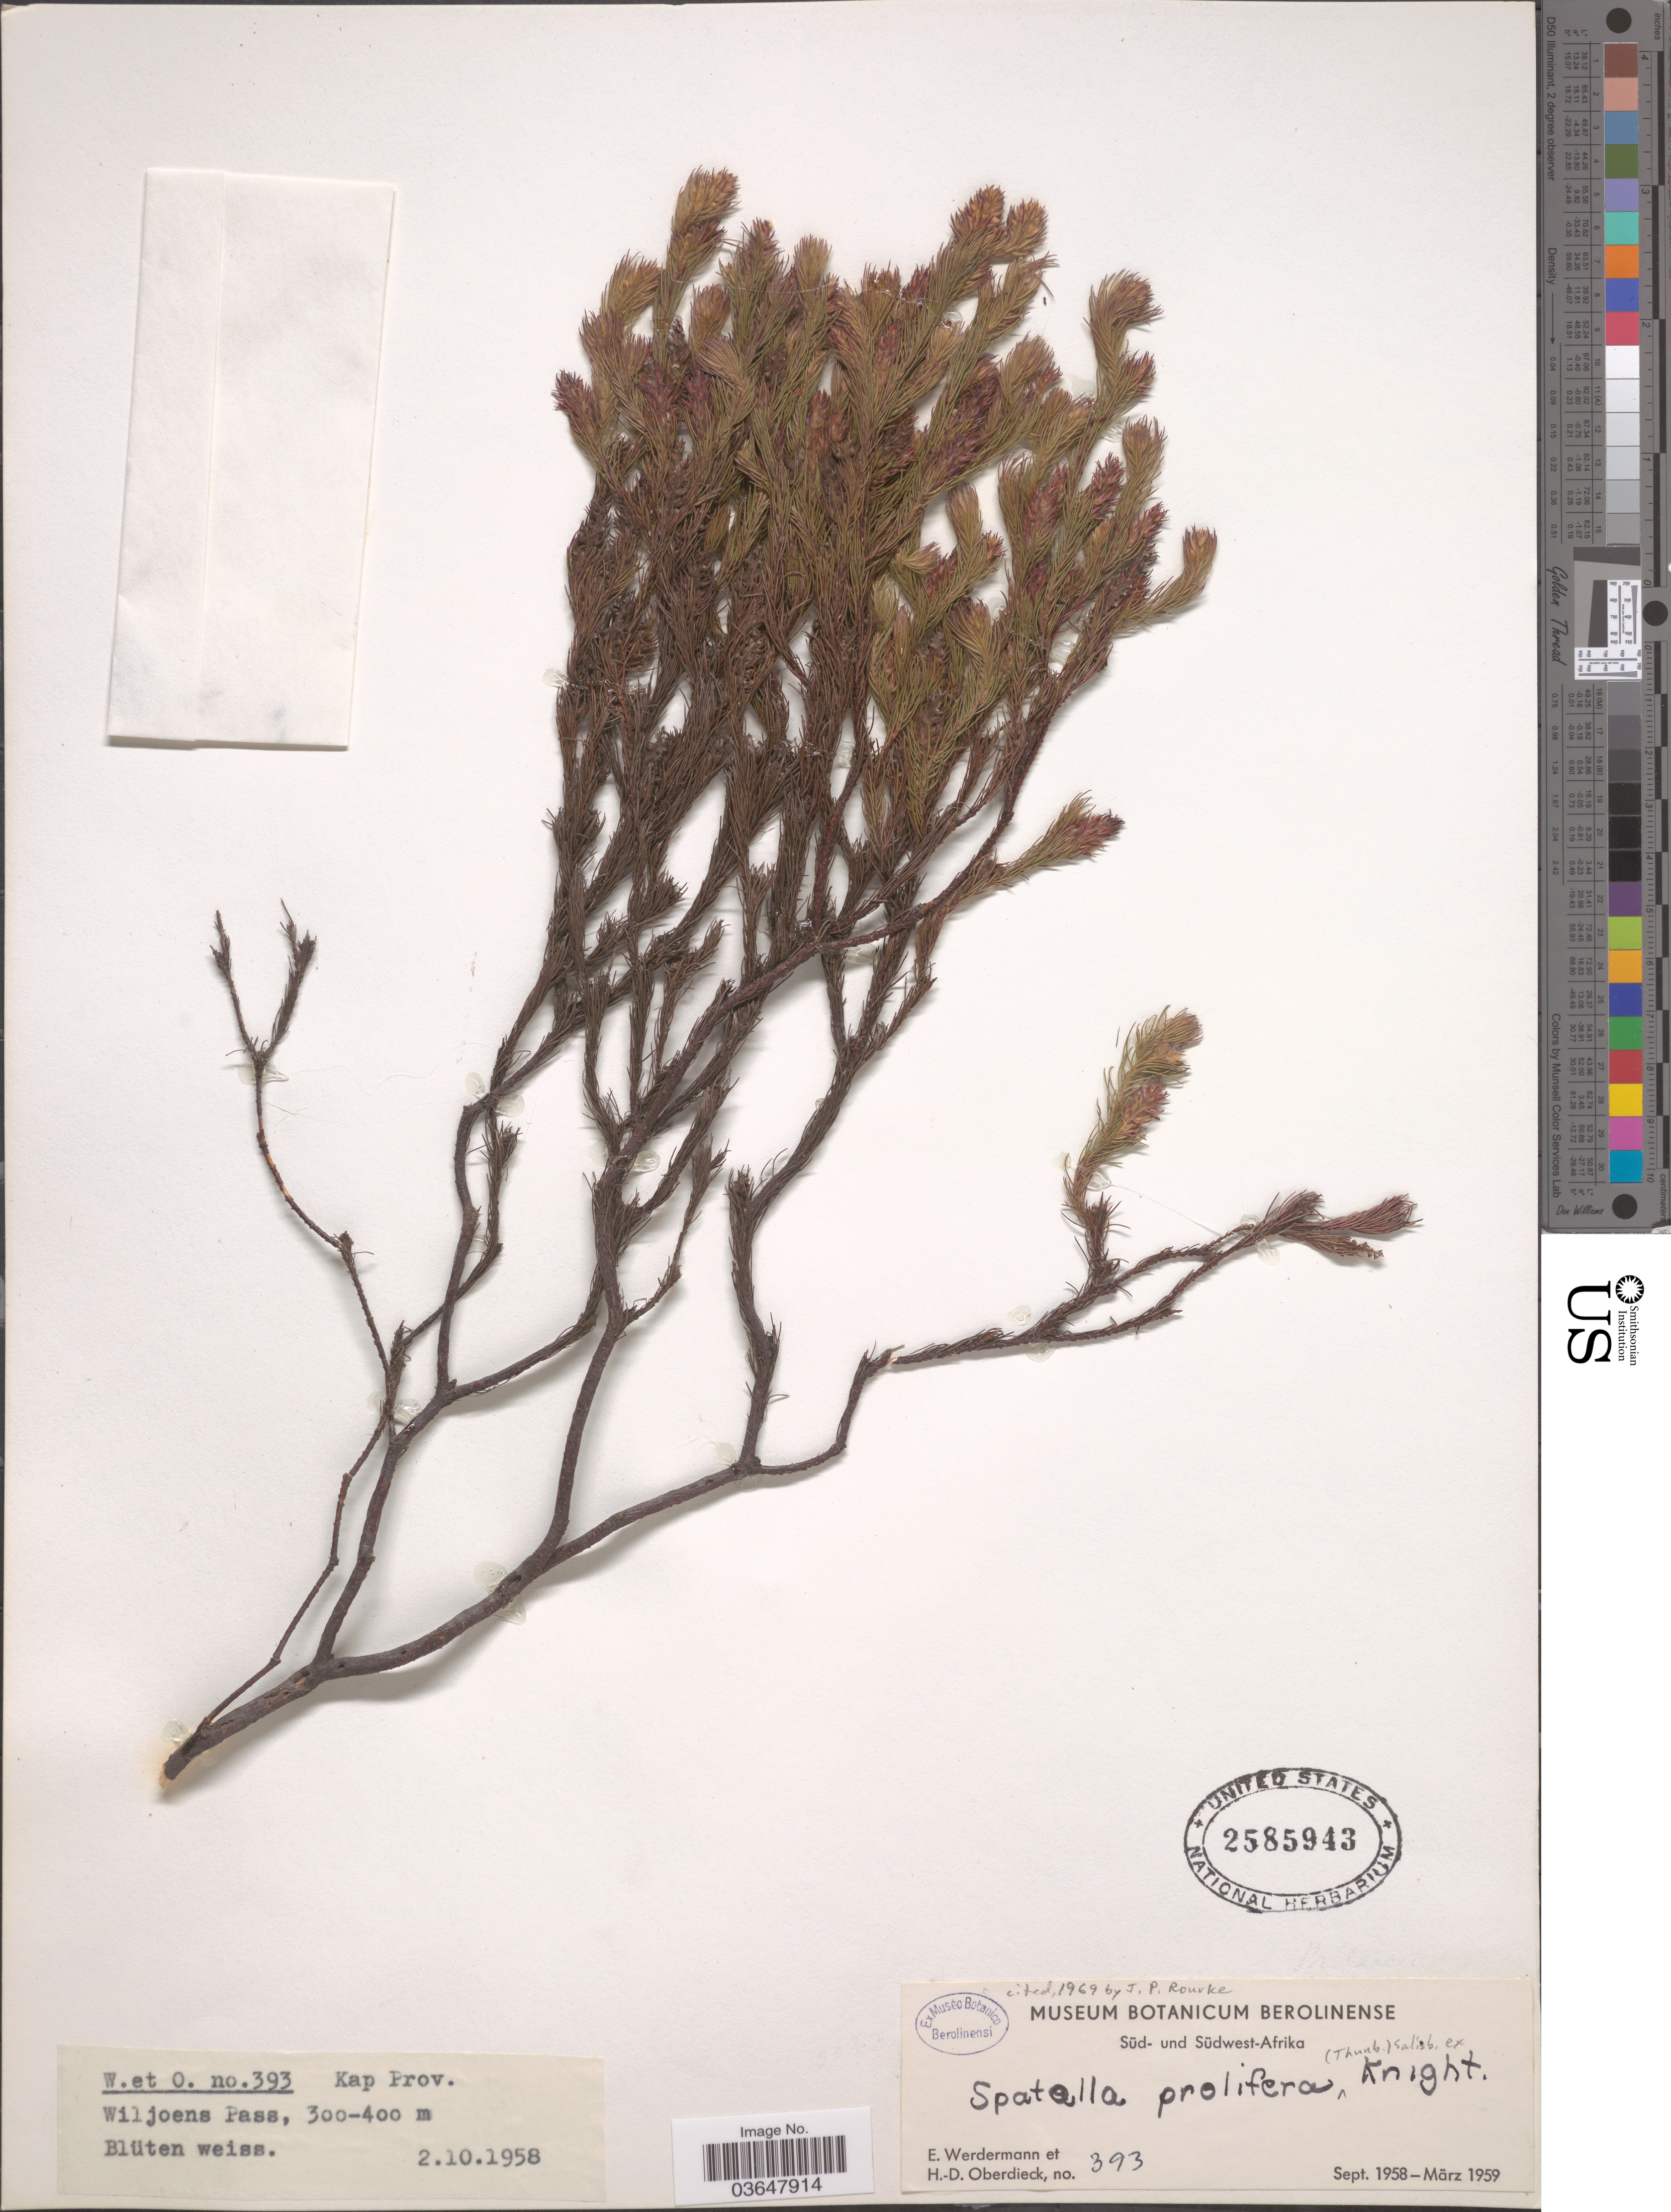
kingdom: Plantae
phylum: Tracheophyta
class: Magnoliopsida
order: Proteales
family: Proteaceae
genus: Spatalla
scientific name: Spatalla prolifera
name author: Salisb. ex Knight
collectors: E. Werdermann & H. Oberdieck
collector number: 393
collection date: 1958-10-02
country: South Africa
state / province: Western Cape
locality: Kap Prov. Wiljoens Pass.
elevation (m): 300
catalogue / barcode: US 2585943